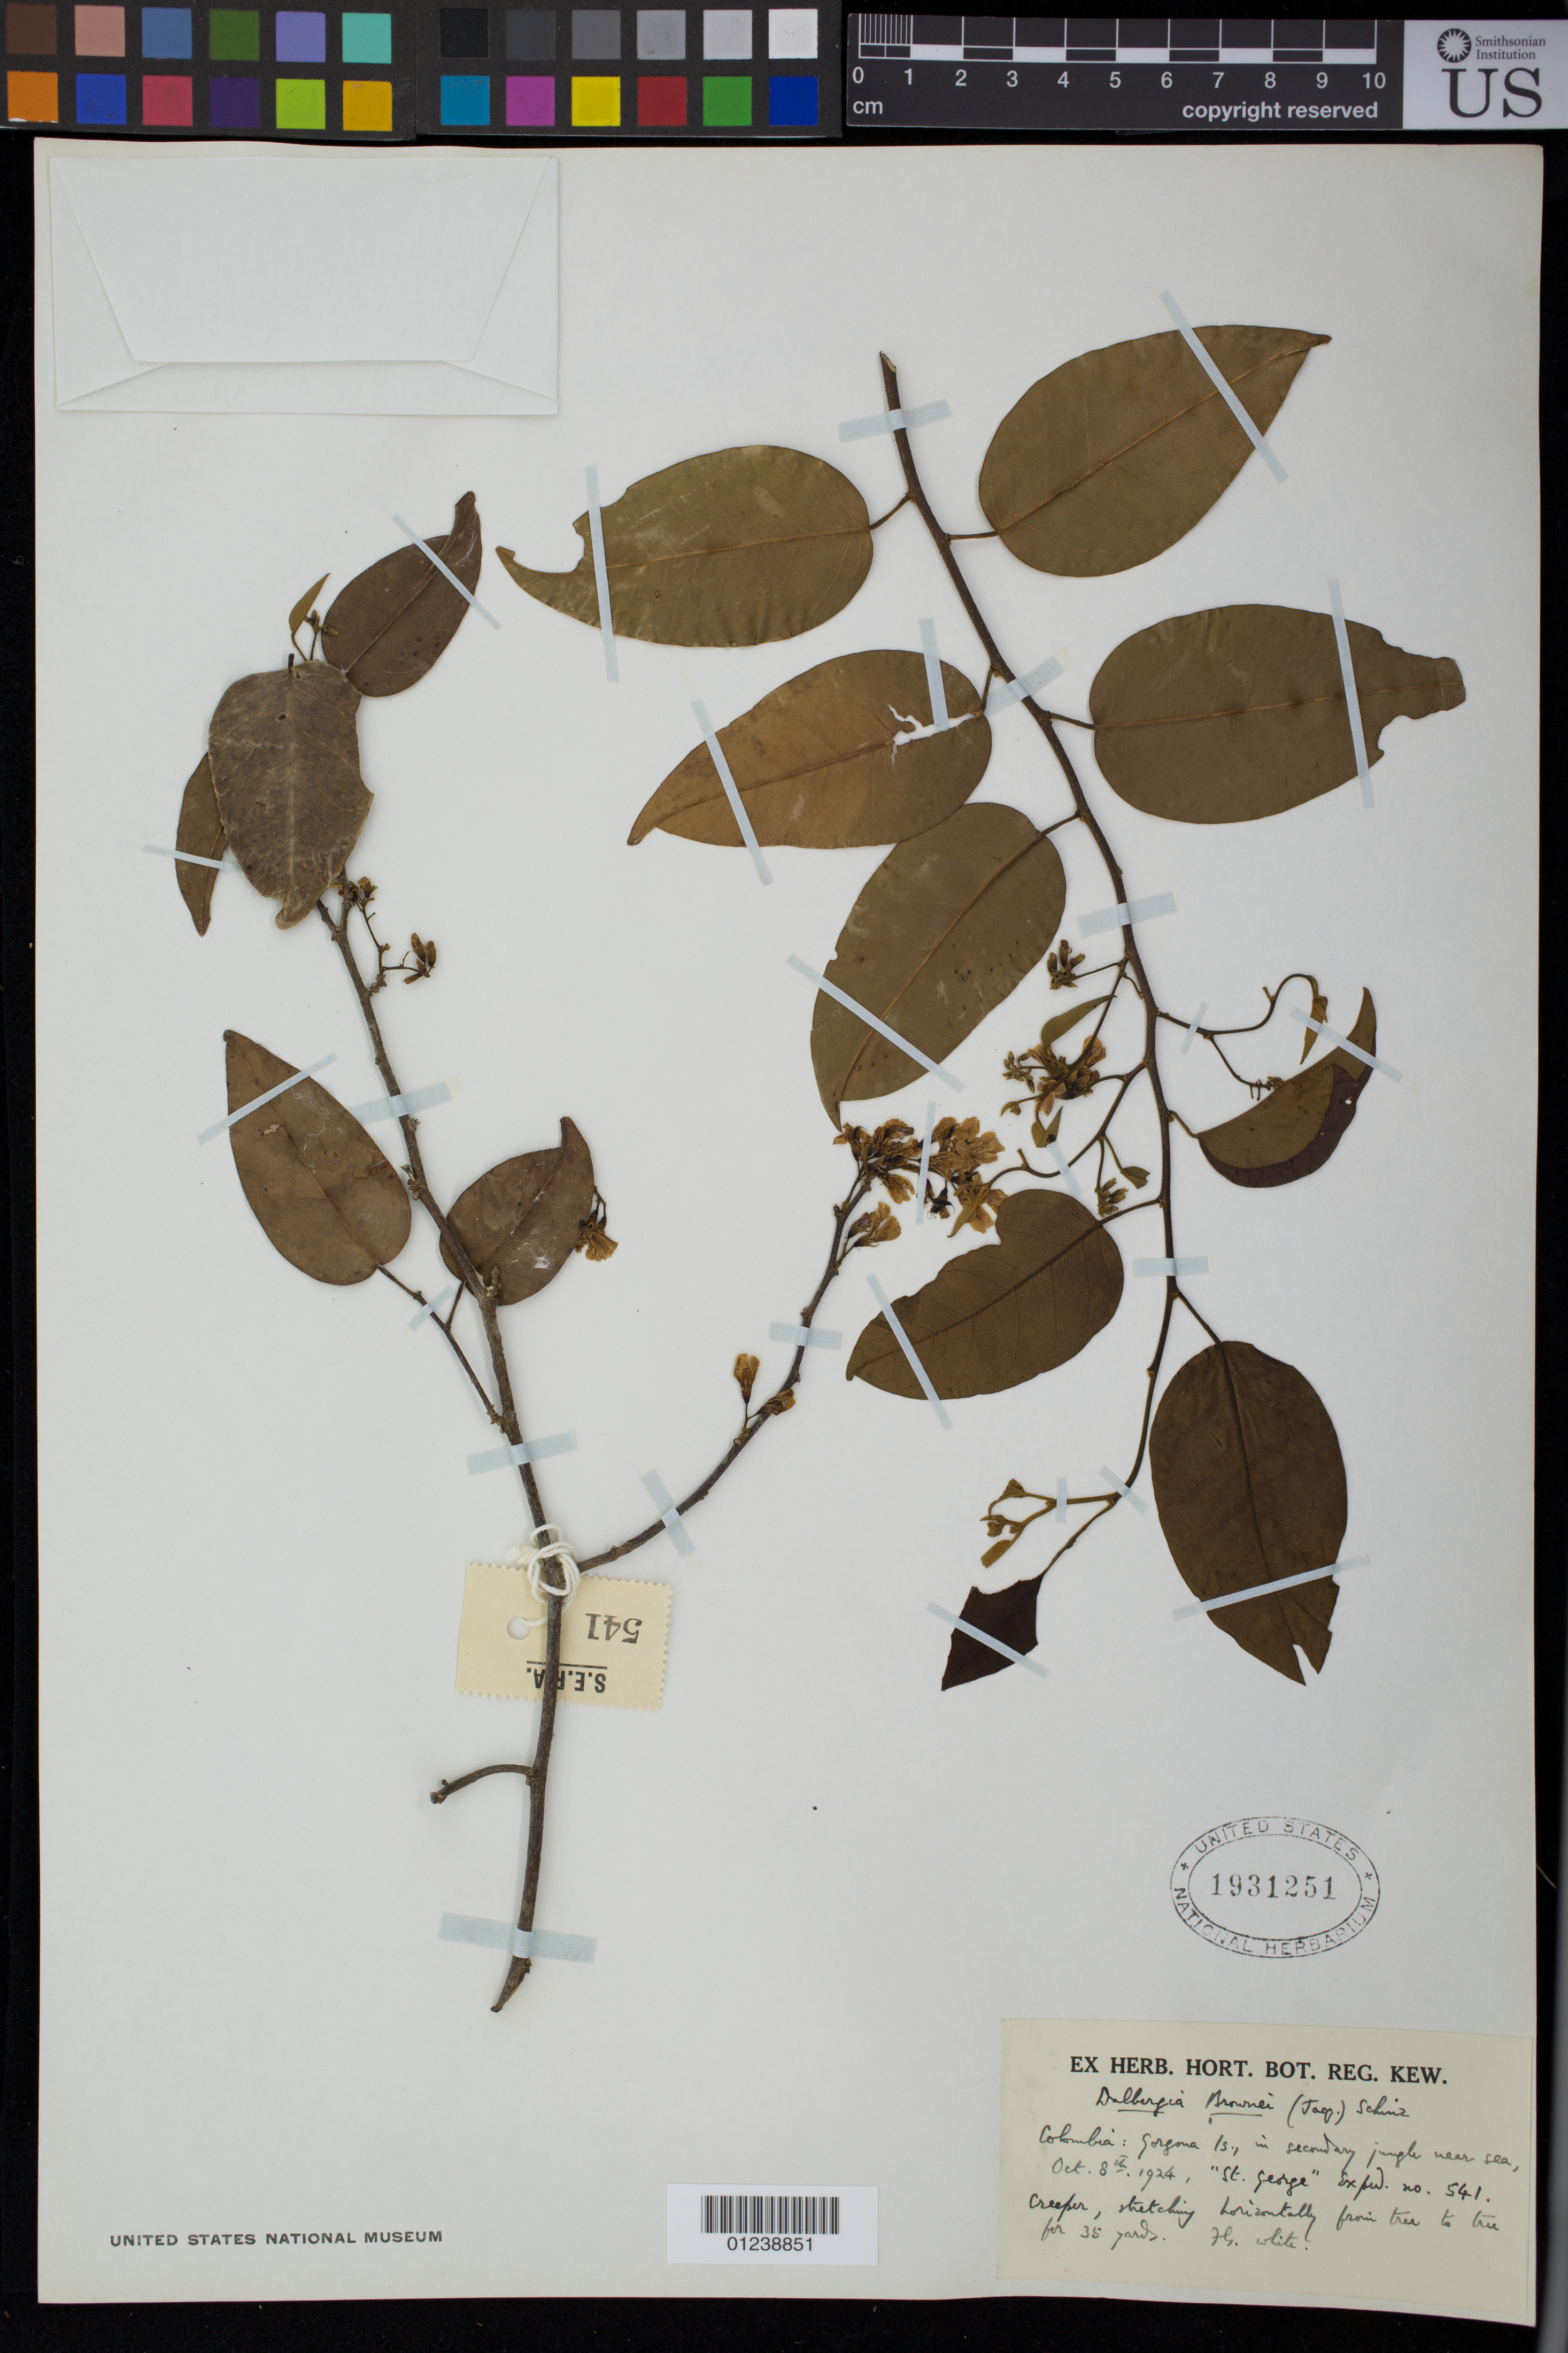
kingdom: Plantae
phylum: Tracheophyta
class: Magnoliopsida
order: Fabales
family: Fabaceae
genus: Dalbergia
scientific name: Dalbergia brownei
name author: (Jacq.) Schinz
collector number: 541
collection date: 1924-10-08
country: Colombia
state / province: Cauca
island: Gorgona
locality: Guapi, Gorgona Island, in secondary jungle near sea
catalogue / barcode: US 1931251